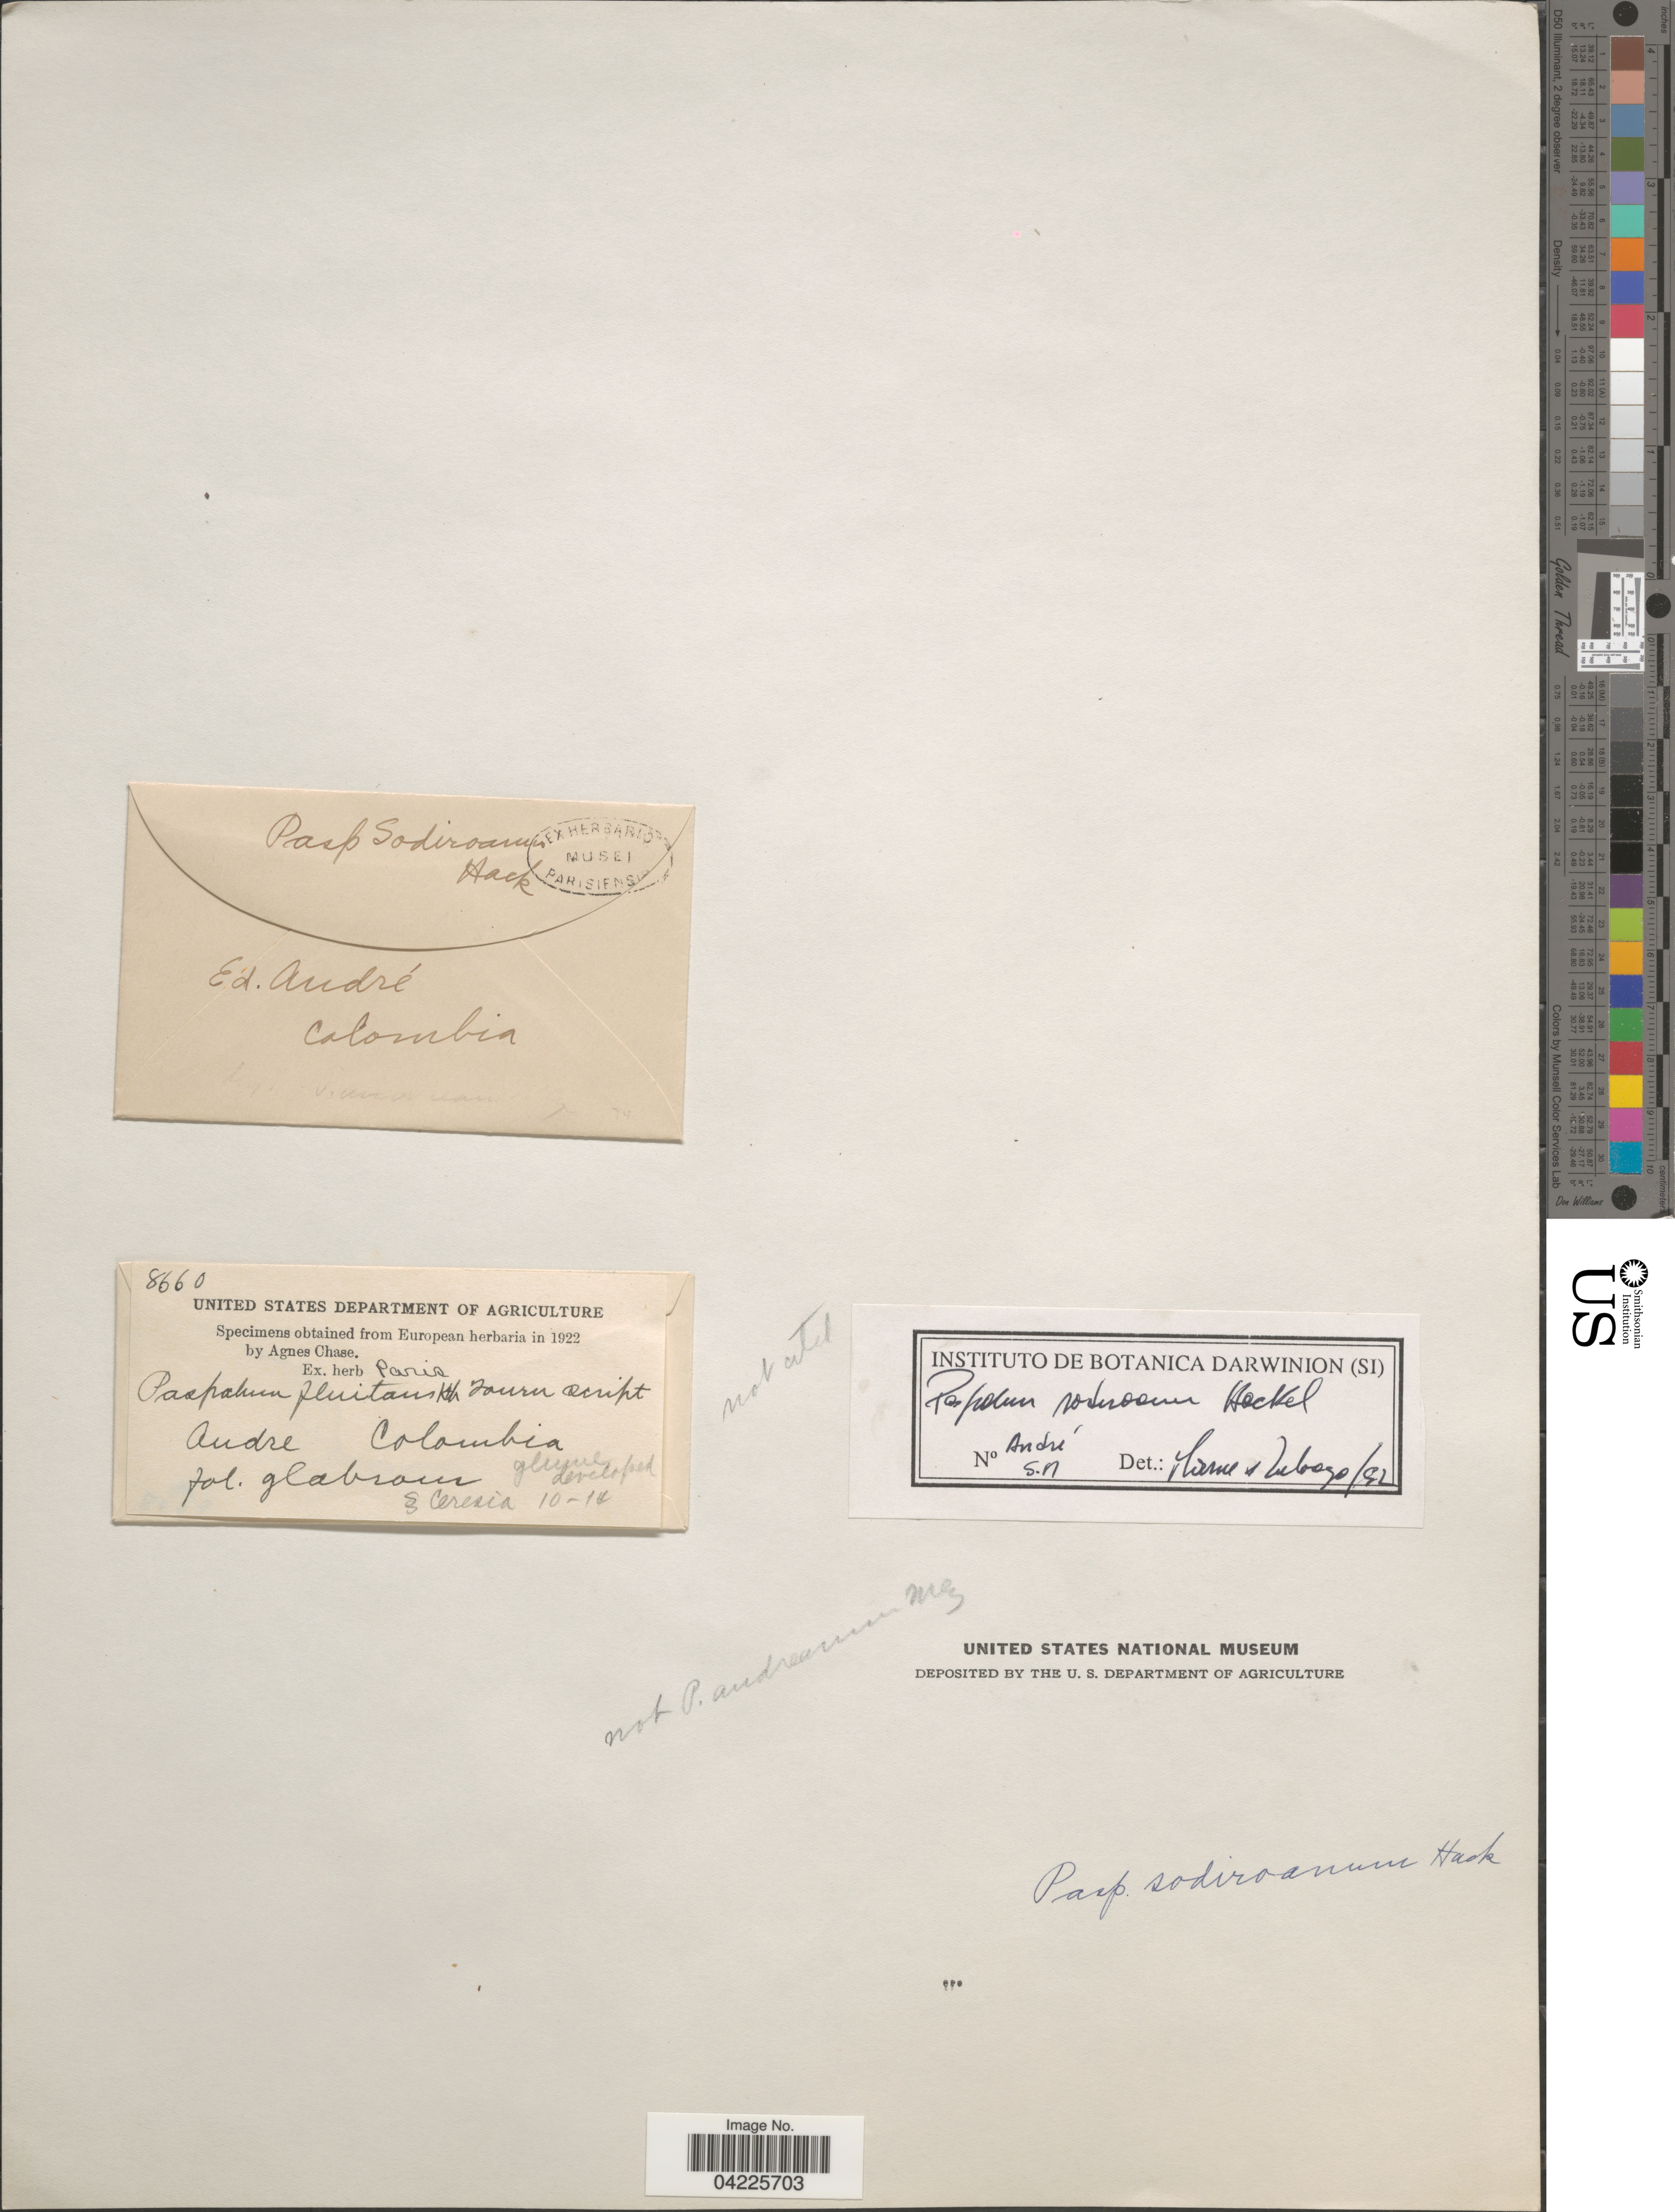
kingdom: Plantae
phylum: Tracheophyta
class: Liliopsida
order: Poales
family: Poaceae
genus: Paspalum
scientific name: Paspalum sodiroanum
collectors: É. F. André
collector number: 8660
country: Colombia